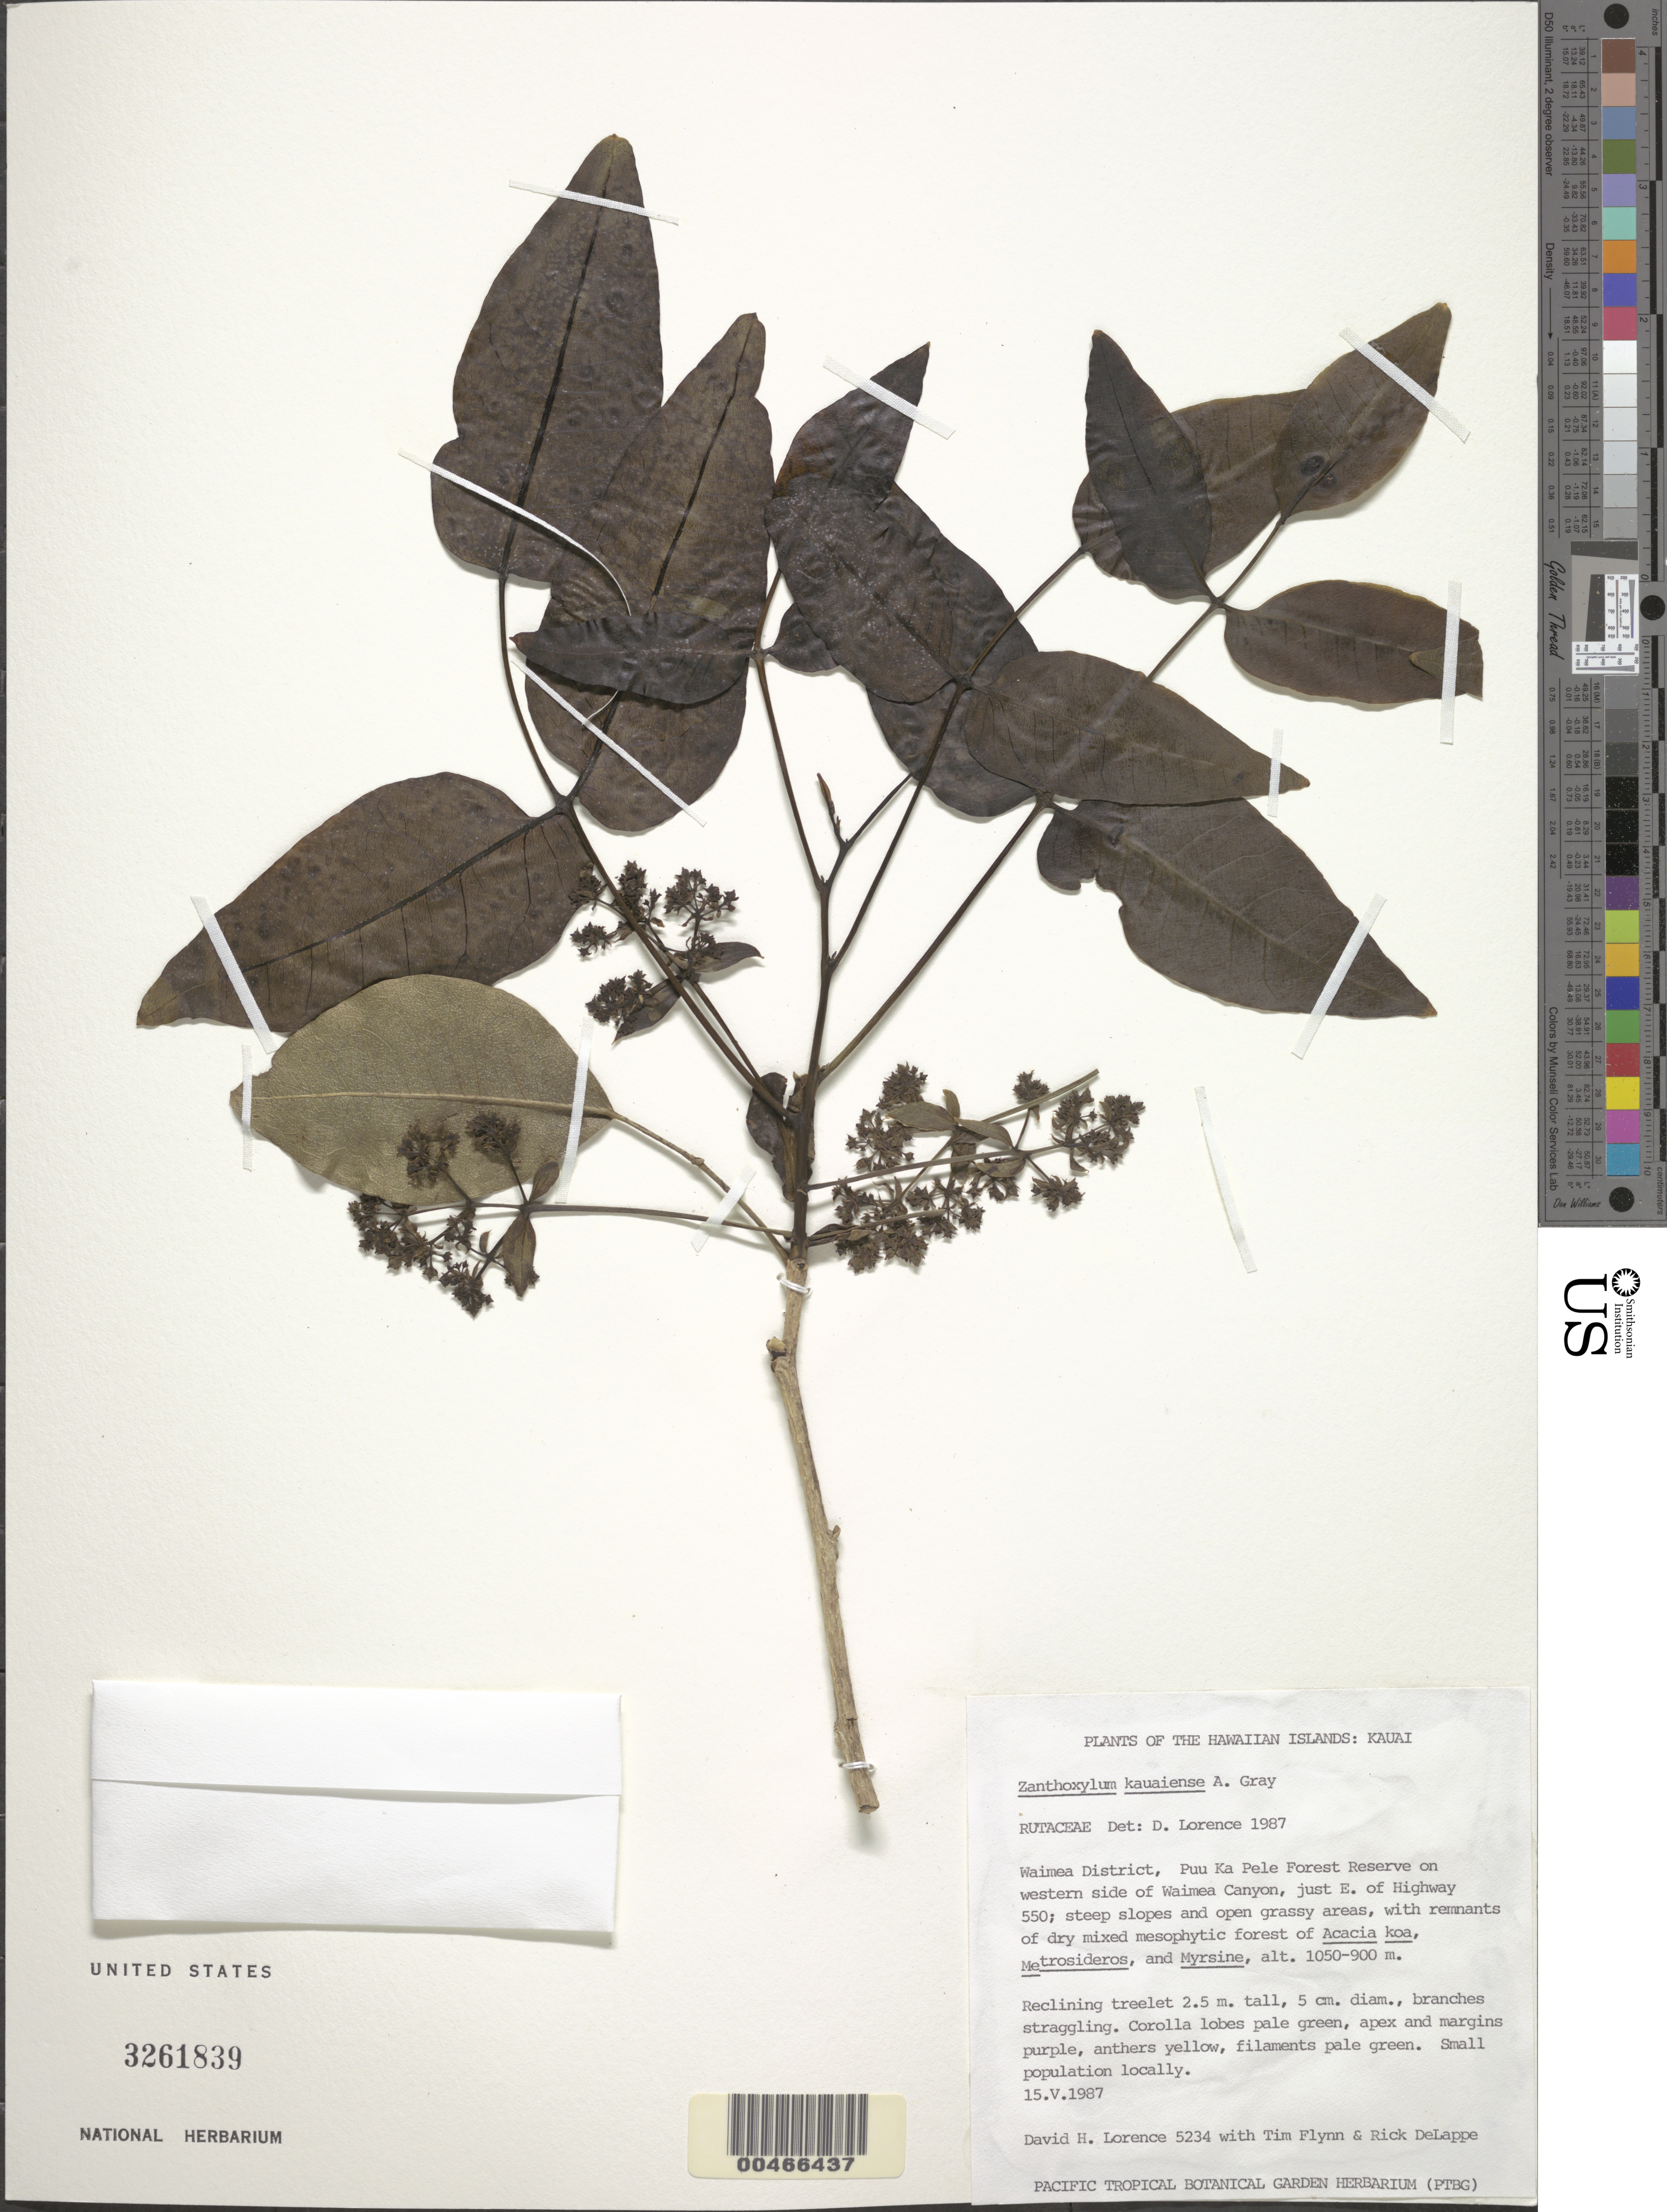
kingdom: Plantae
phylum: Tracheophyta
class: Magnoliopsida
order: Sapindales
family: Rutaceae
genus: Zanthoxylum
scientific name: Zanthoxylum kauaense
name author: A. Gray in Wilkes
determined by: Lorence, D. L.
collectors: D. Lorence, T. W. Flynn & R. DeLappe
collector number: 5234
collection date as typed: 15 May 1987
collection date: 1987-05-15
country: United States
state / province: Hawaii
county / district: Kauai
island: Kaua'i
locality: Waimea District, Puu Ka Pele Forest Reserve on W side of Waimea Canyon, just E of Hwy. 550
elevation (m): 1050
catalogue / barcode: US 3261839